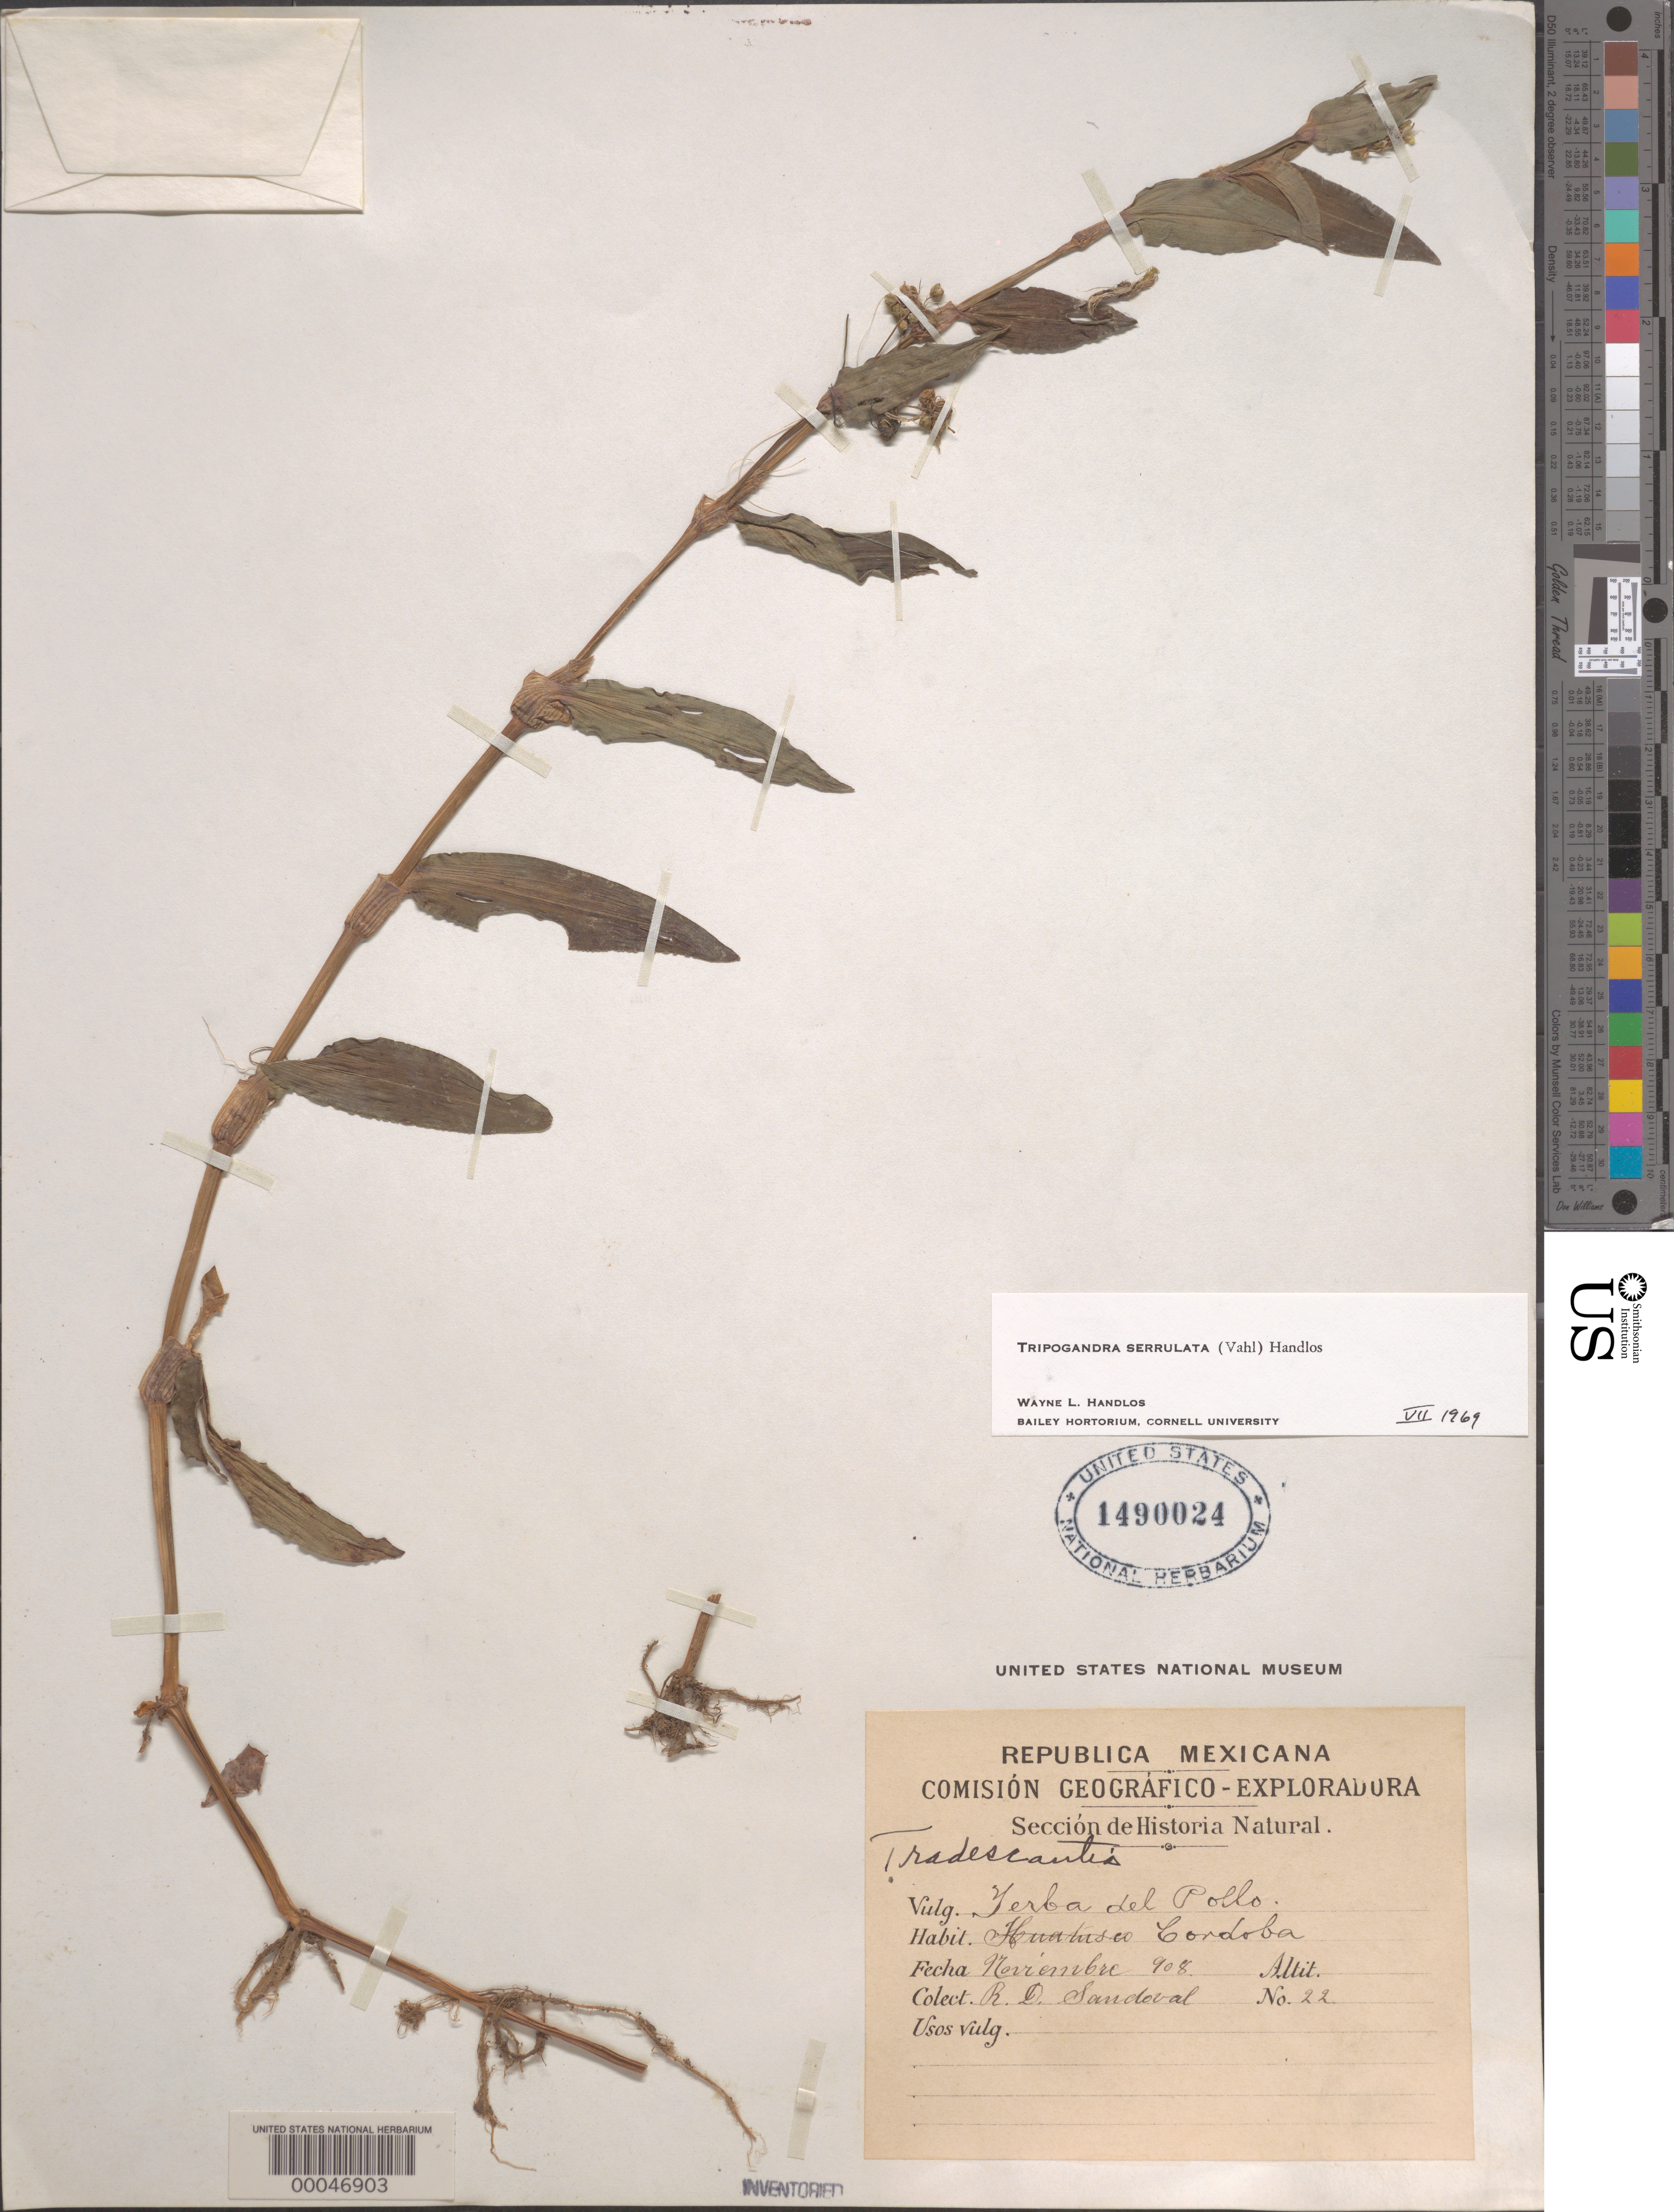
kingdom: Plantae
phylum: Tracheophyta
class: Liliopsida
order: Commelinales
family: Commelinaceae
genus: Tripogandra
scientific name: Tripogandra serrulata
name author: (Vahl) Handlos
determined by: Handlos, W. L.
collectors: R. D. Sandoval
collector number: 22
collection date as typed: Nov 1908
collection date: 1908-11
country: Mexico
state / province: Veracruz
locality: Córdoba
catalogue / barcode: US 1490024